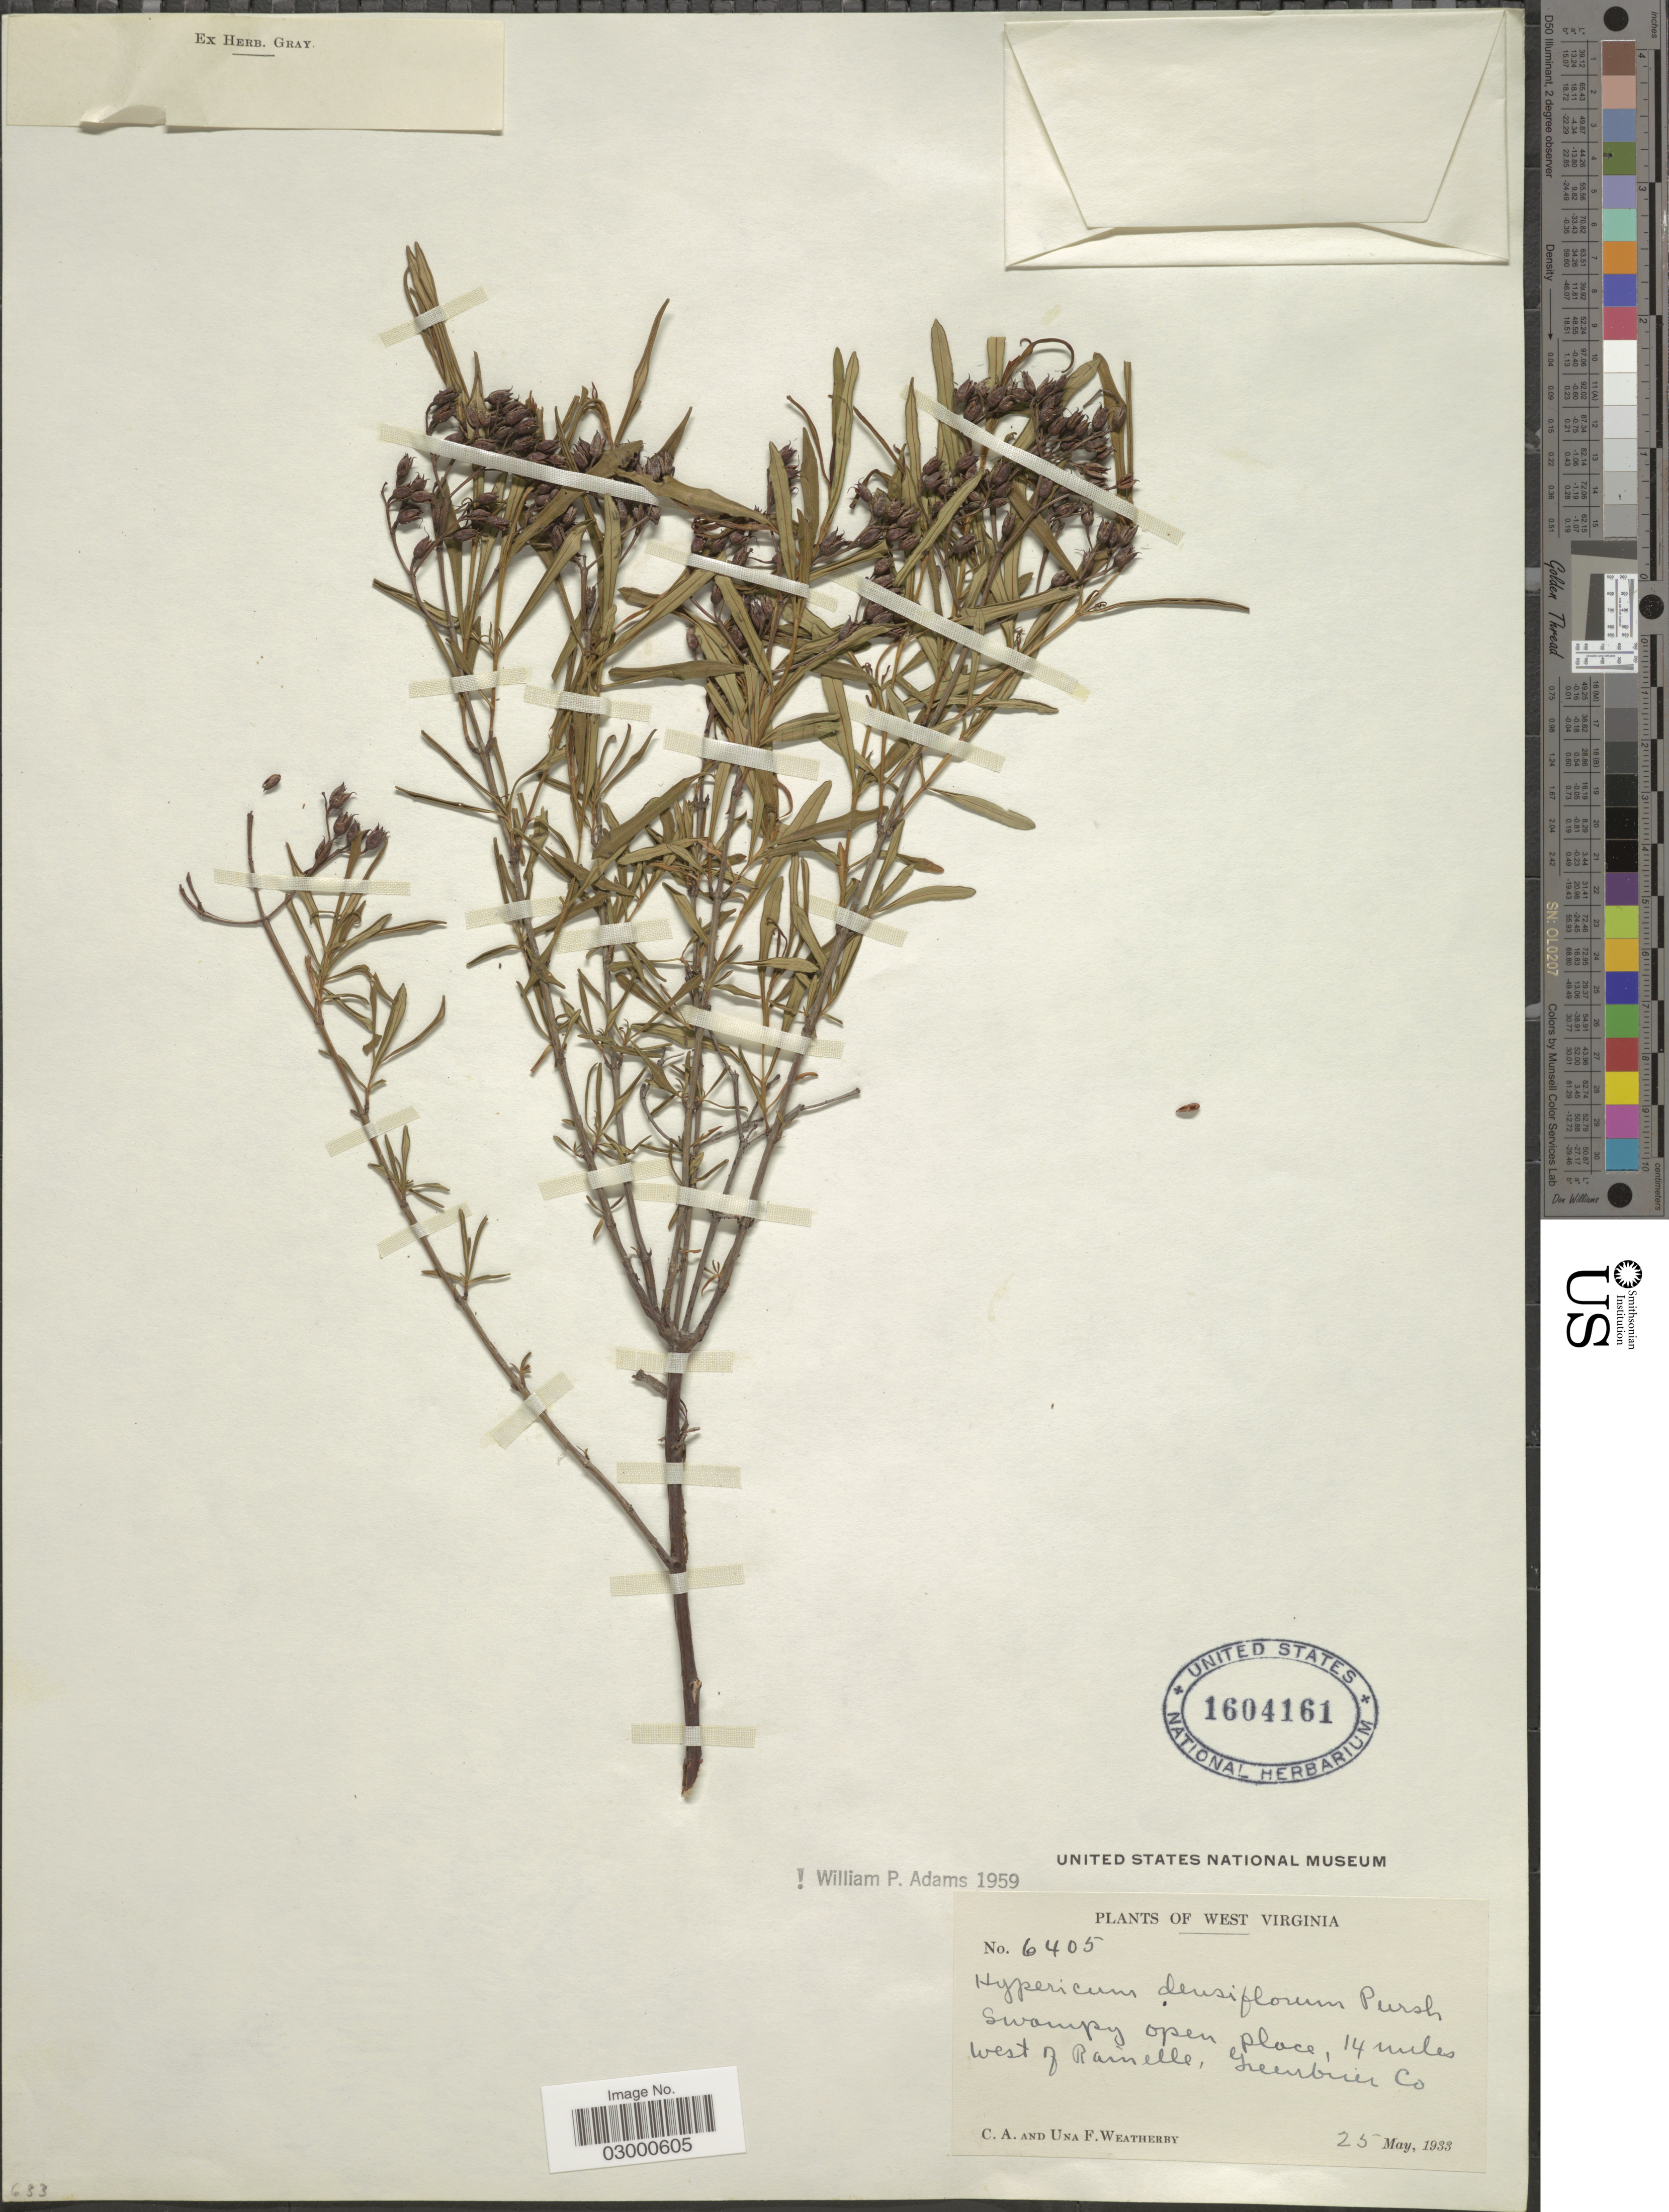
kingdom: Plantae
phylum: Tracheophyta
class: Magnoliopsida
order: Malpighiales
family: Hypericaceae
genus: Hypericum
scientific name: Hypericum densiflorum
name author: Pursh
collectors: C. A. Weatherby & U. Weatherby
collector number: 6405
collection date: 1933-05-25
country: United States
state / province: West Virginia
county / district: Greenbrier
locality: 14 miles west of Rainelle, Greenbrier Co.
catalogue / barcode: US 1604161